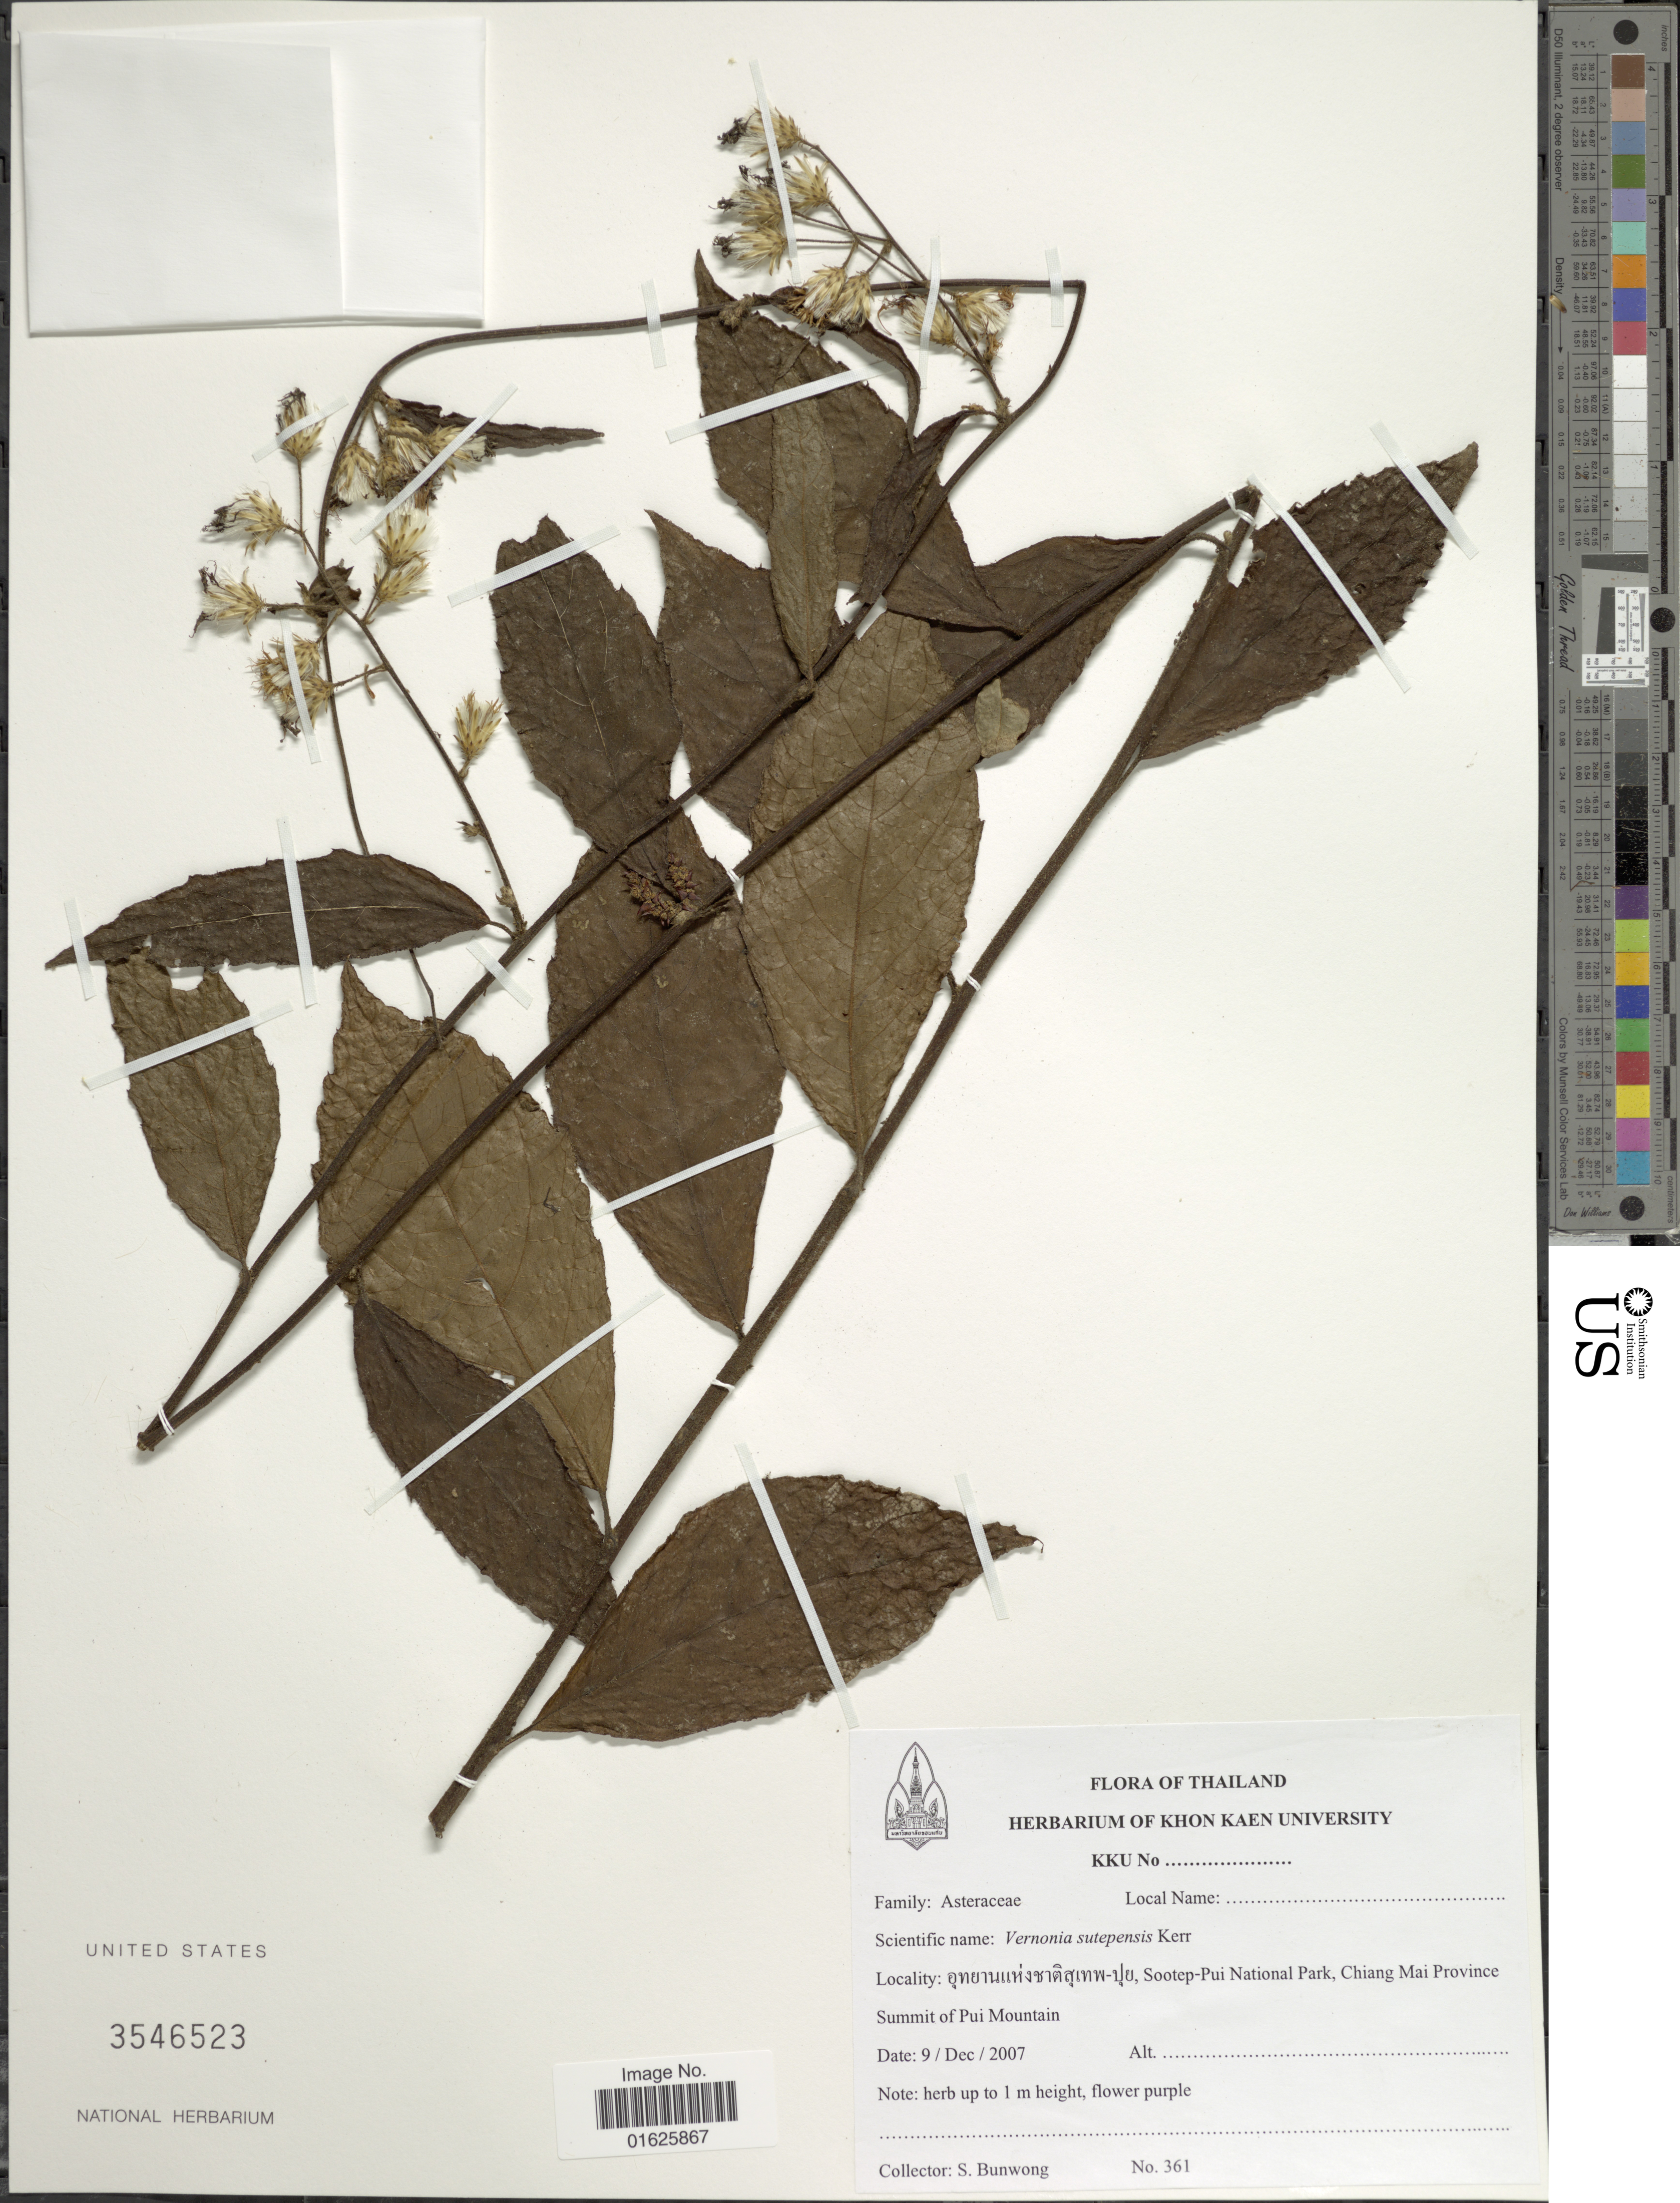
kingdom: Plantae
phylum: Tracheophyta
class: Magnoliopsida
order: Asterales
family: Asteraceae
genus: Acilepis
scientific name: Acilepis sp.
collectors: S. Bunwong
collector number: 361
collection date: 2007-12-09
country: Thailand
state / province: Chiang Mai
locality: X, Sootep-Pui National Park, Summit of Pui Mountain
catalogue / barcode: US 3546523